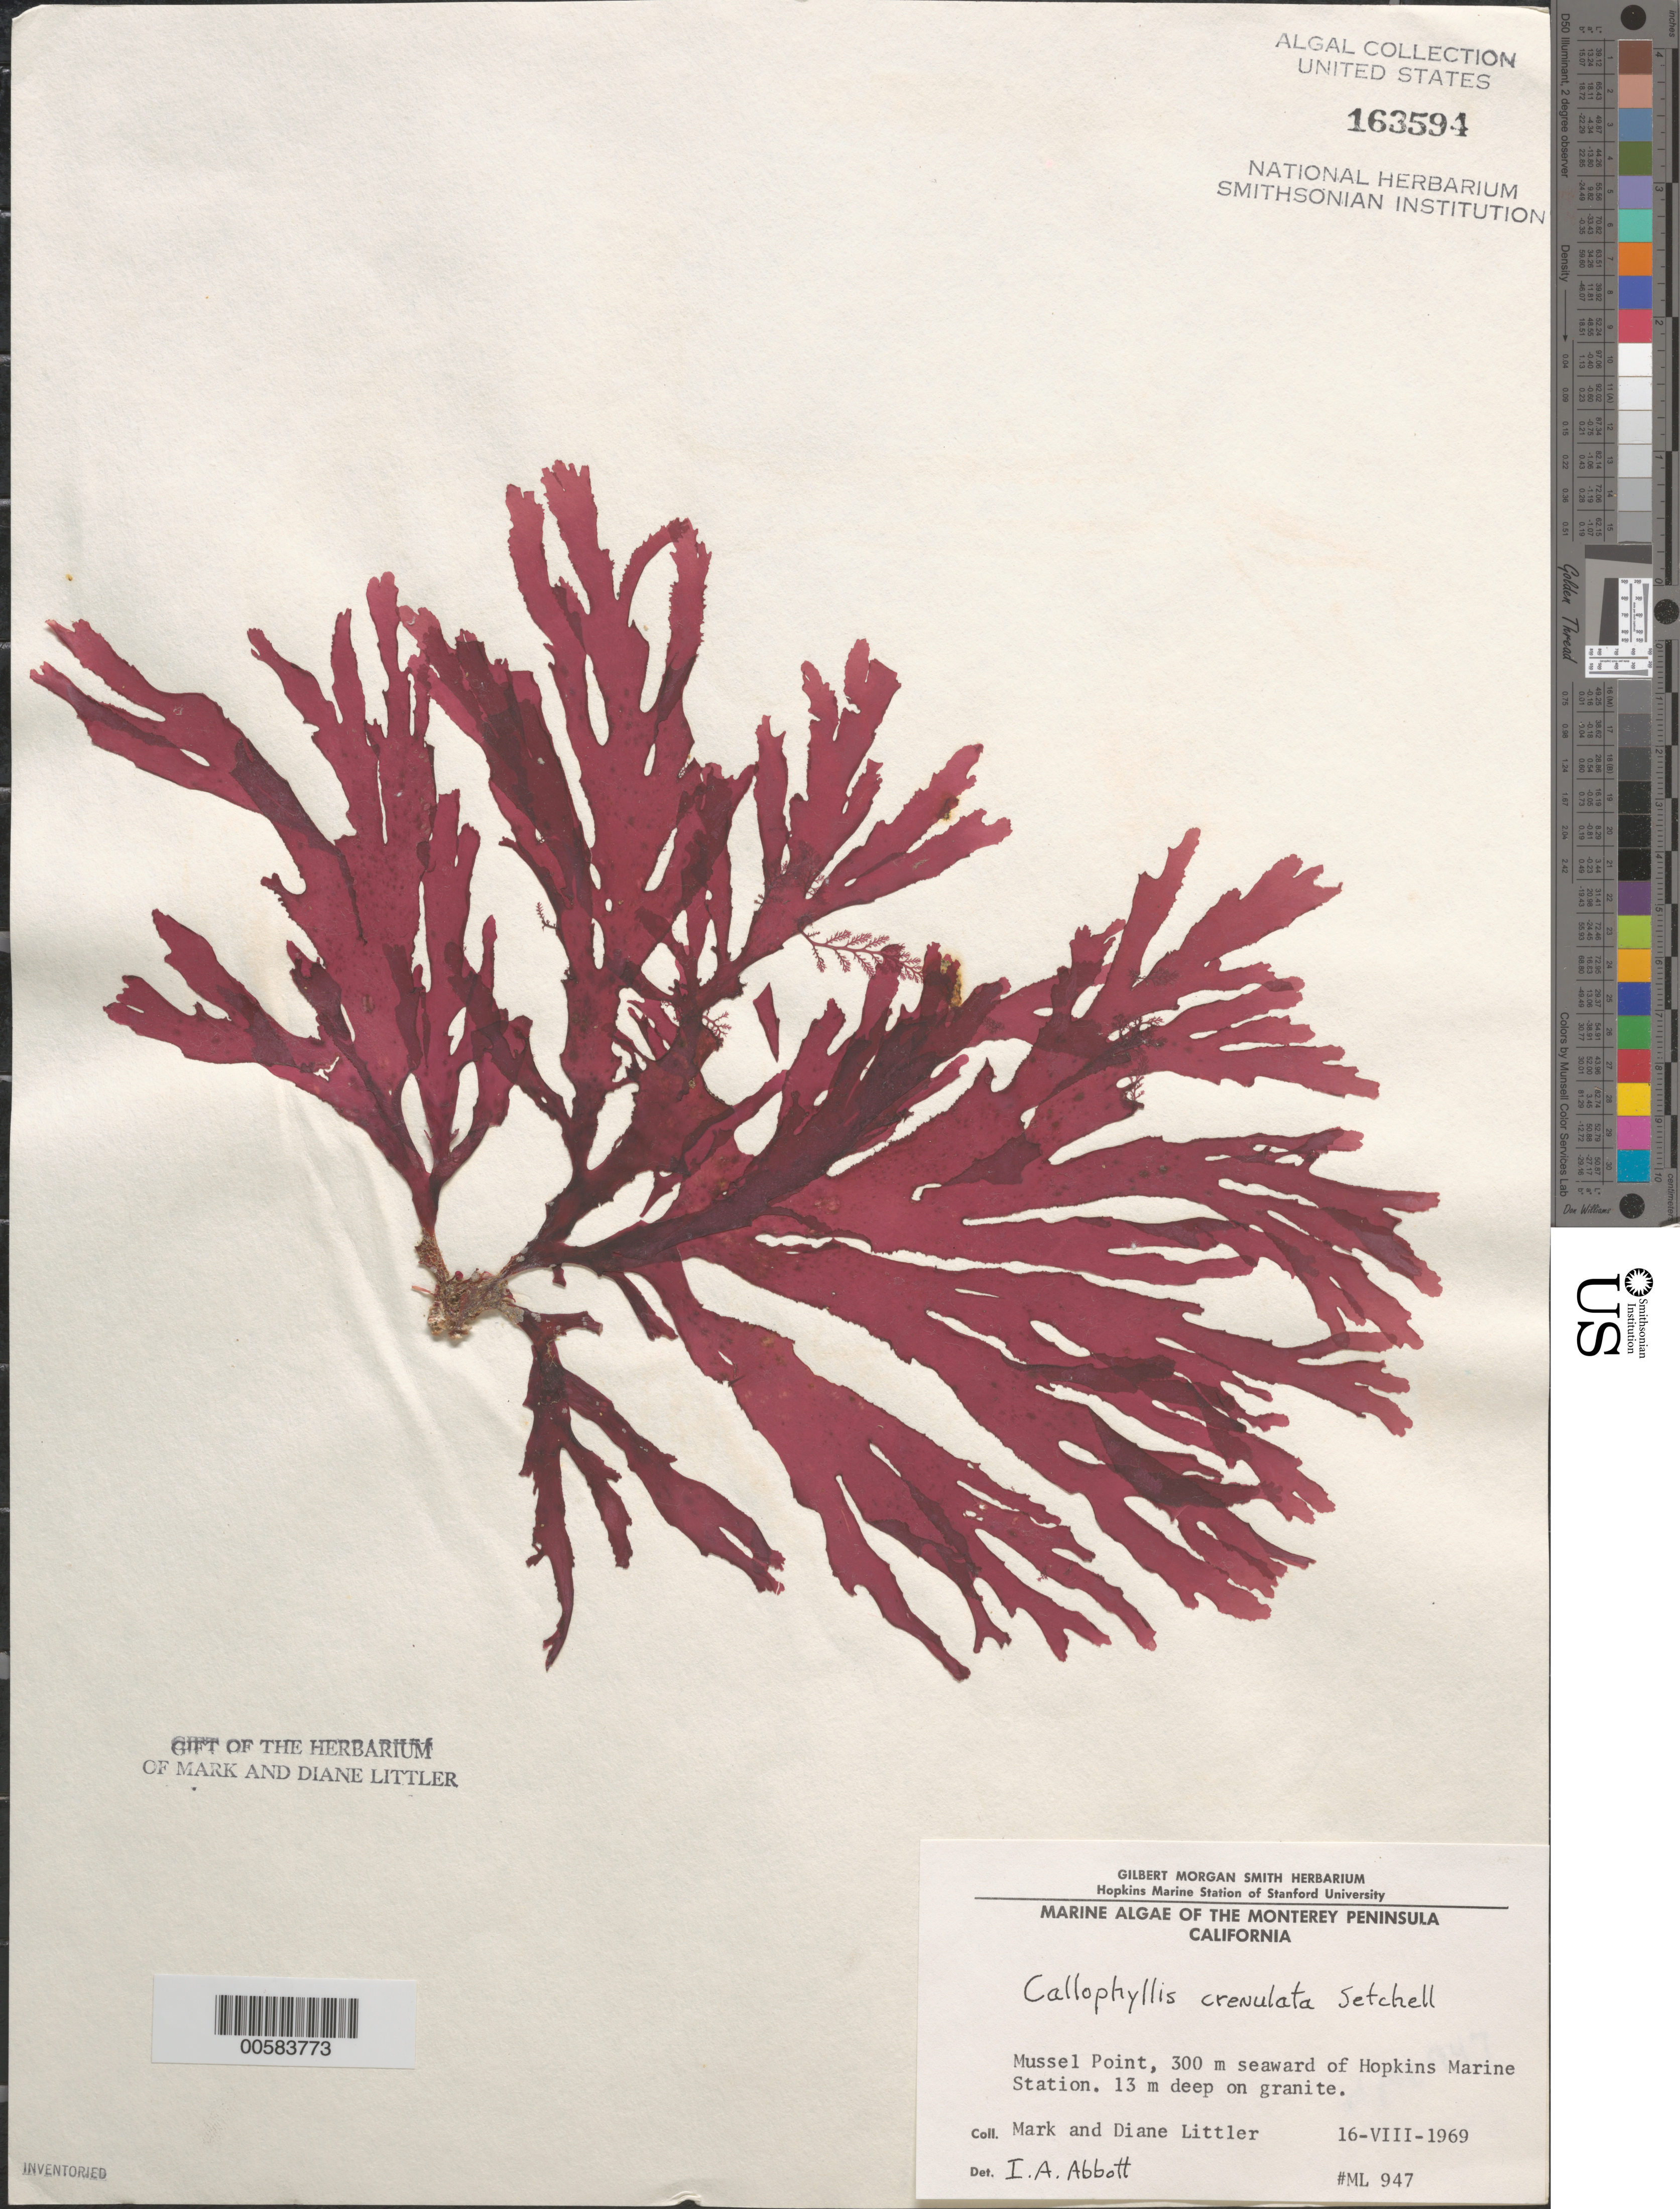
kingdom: Plantae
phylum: Rhodophyta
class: Florideophyceae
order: Gigartinales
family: Kallymeniaceae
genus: Callophyllis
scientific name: Callophyllis crenulata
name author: Setch.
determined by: Abbott, Isabella A.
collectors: M. M. Littler & D. S. Littler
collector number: ML 947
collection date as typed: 16 Aug 1969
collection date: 1969-08-16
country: United States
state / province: California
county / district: Monterey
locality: Mussel Point, off Hopkins Marine Station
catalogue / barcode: US 163594